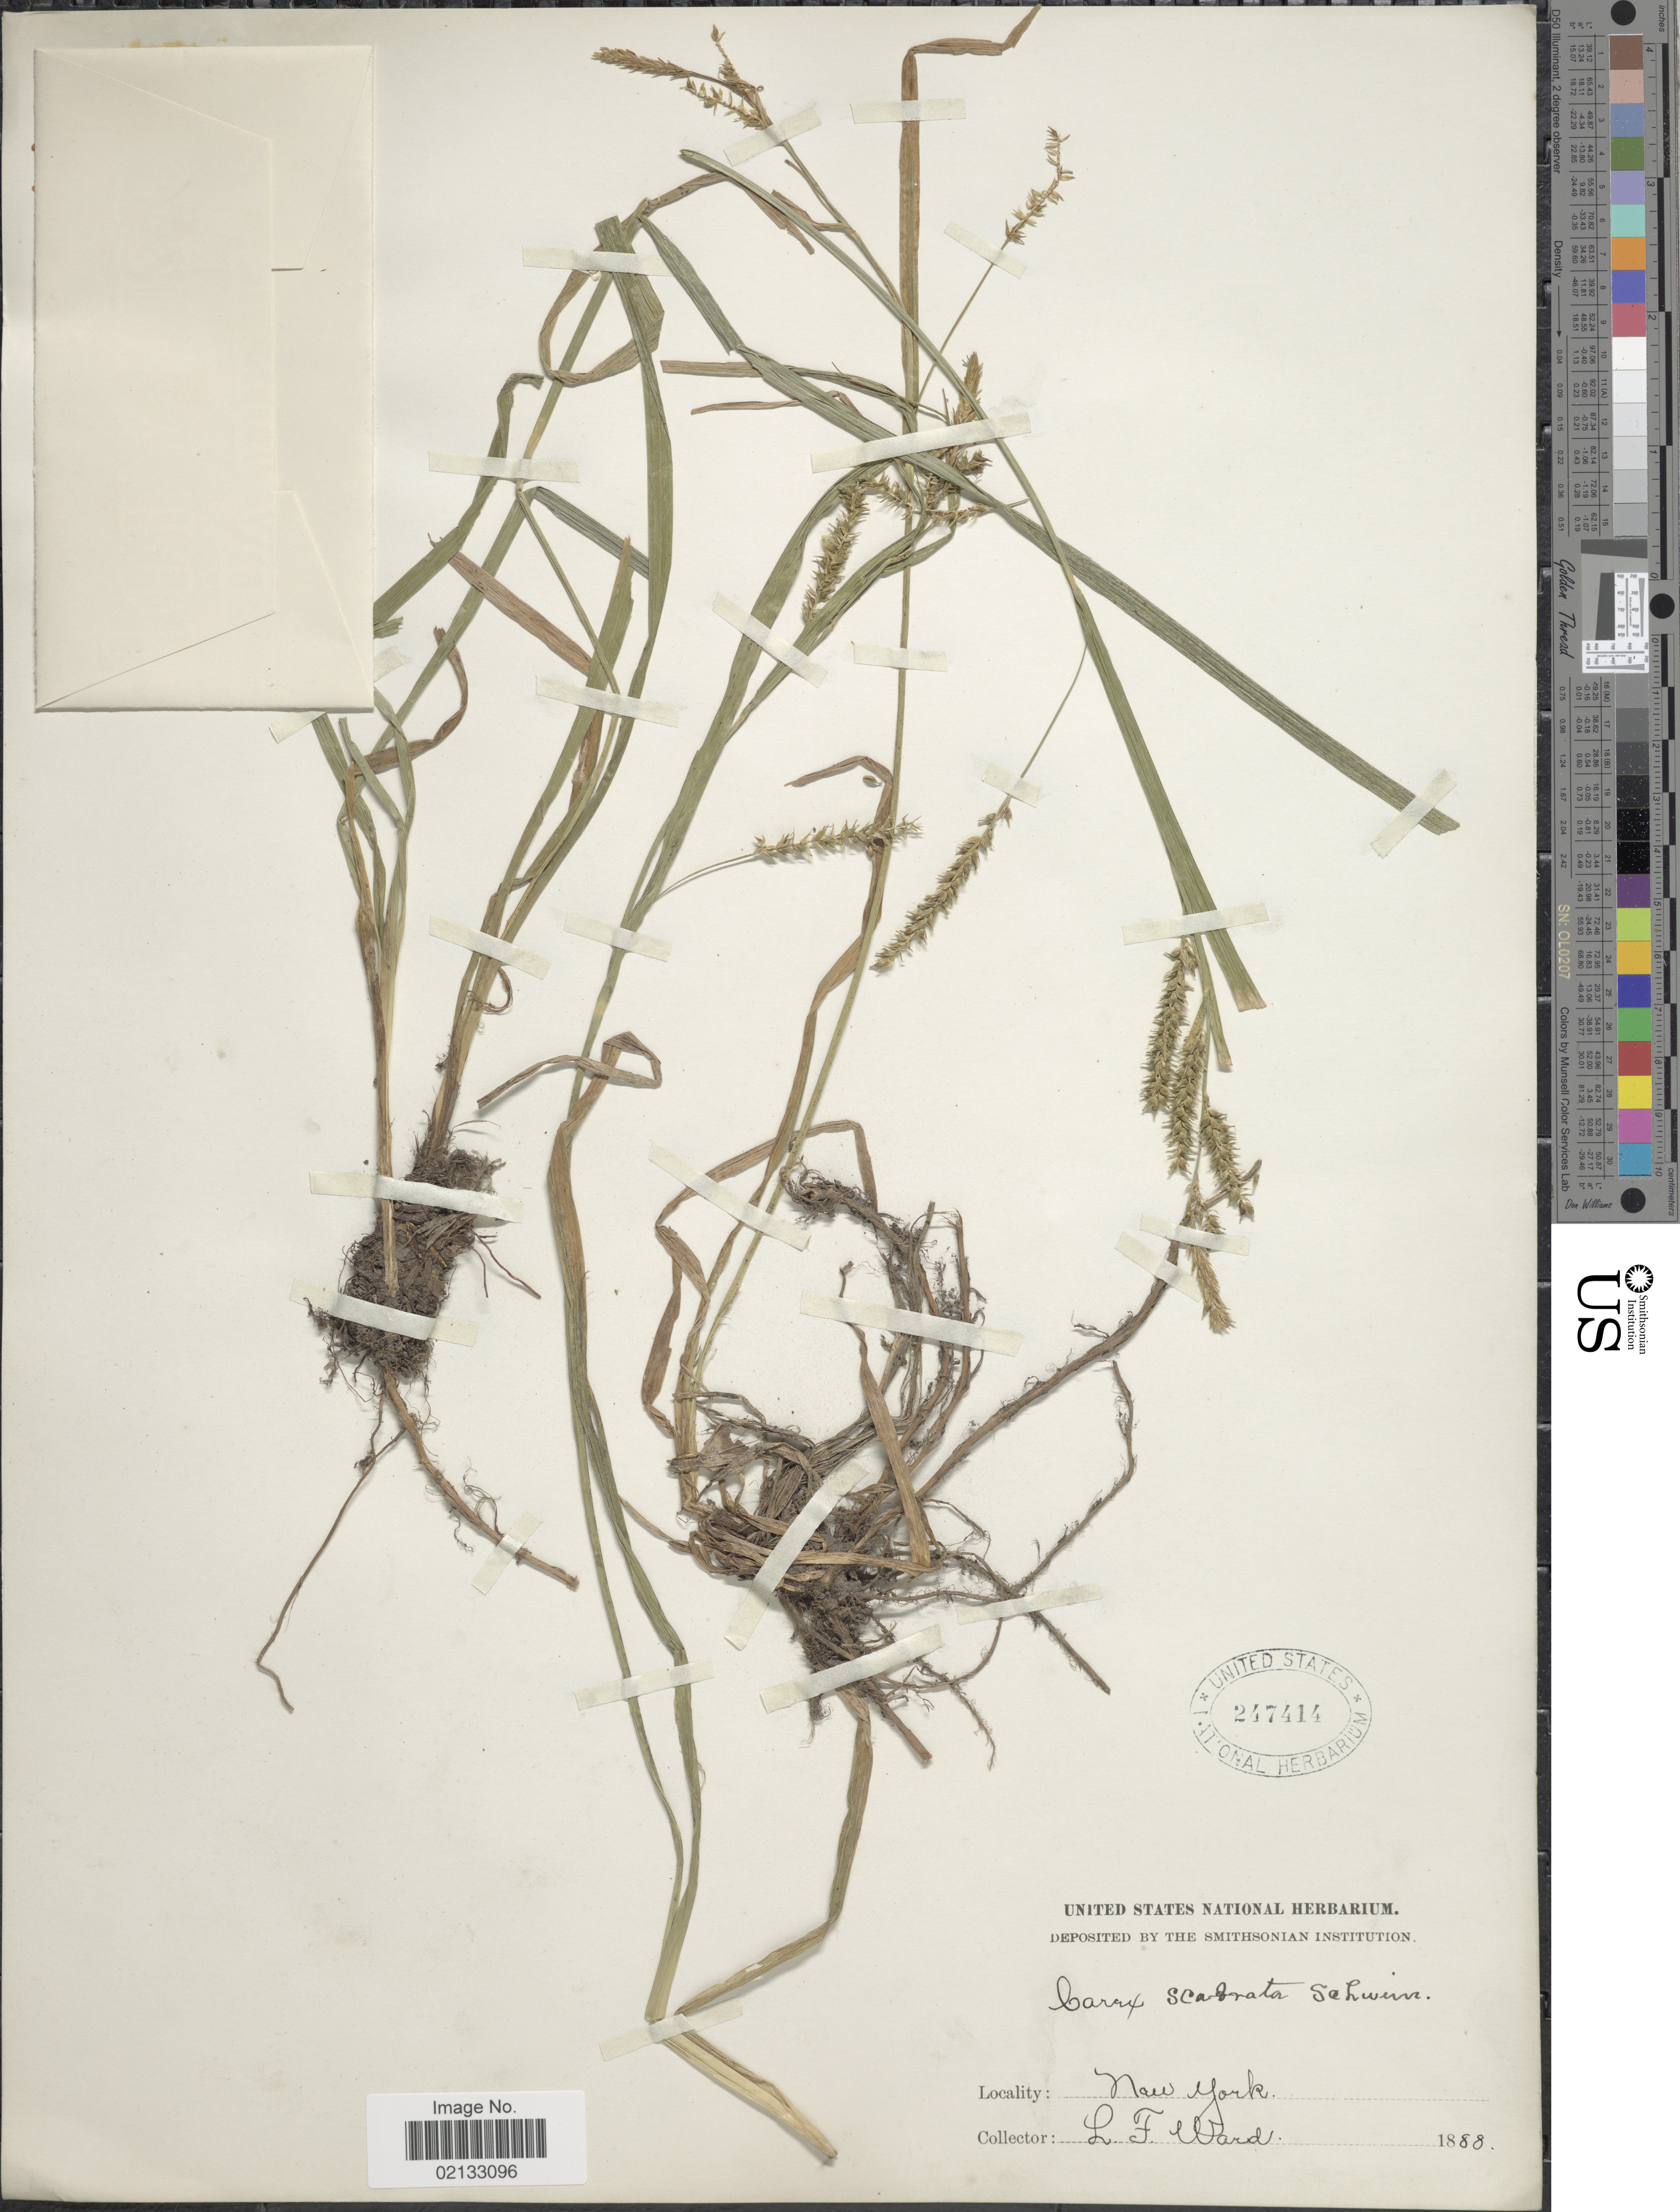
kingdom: Plantae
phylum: Tracheophyta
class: Liliopsida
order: Poales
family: Cyperaceae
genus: Carex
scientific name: Carex scabrata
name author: Schwein.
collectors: L. Ward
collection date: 1888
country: United States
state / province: New York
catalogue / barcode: US 247414